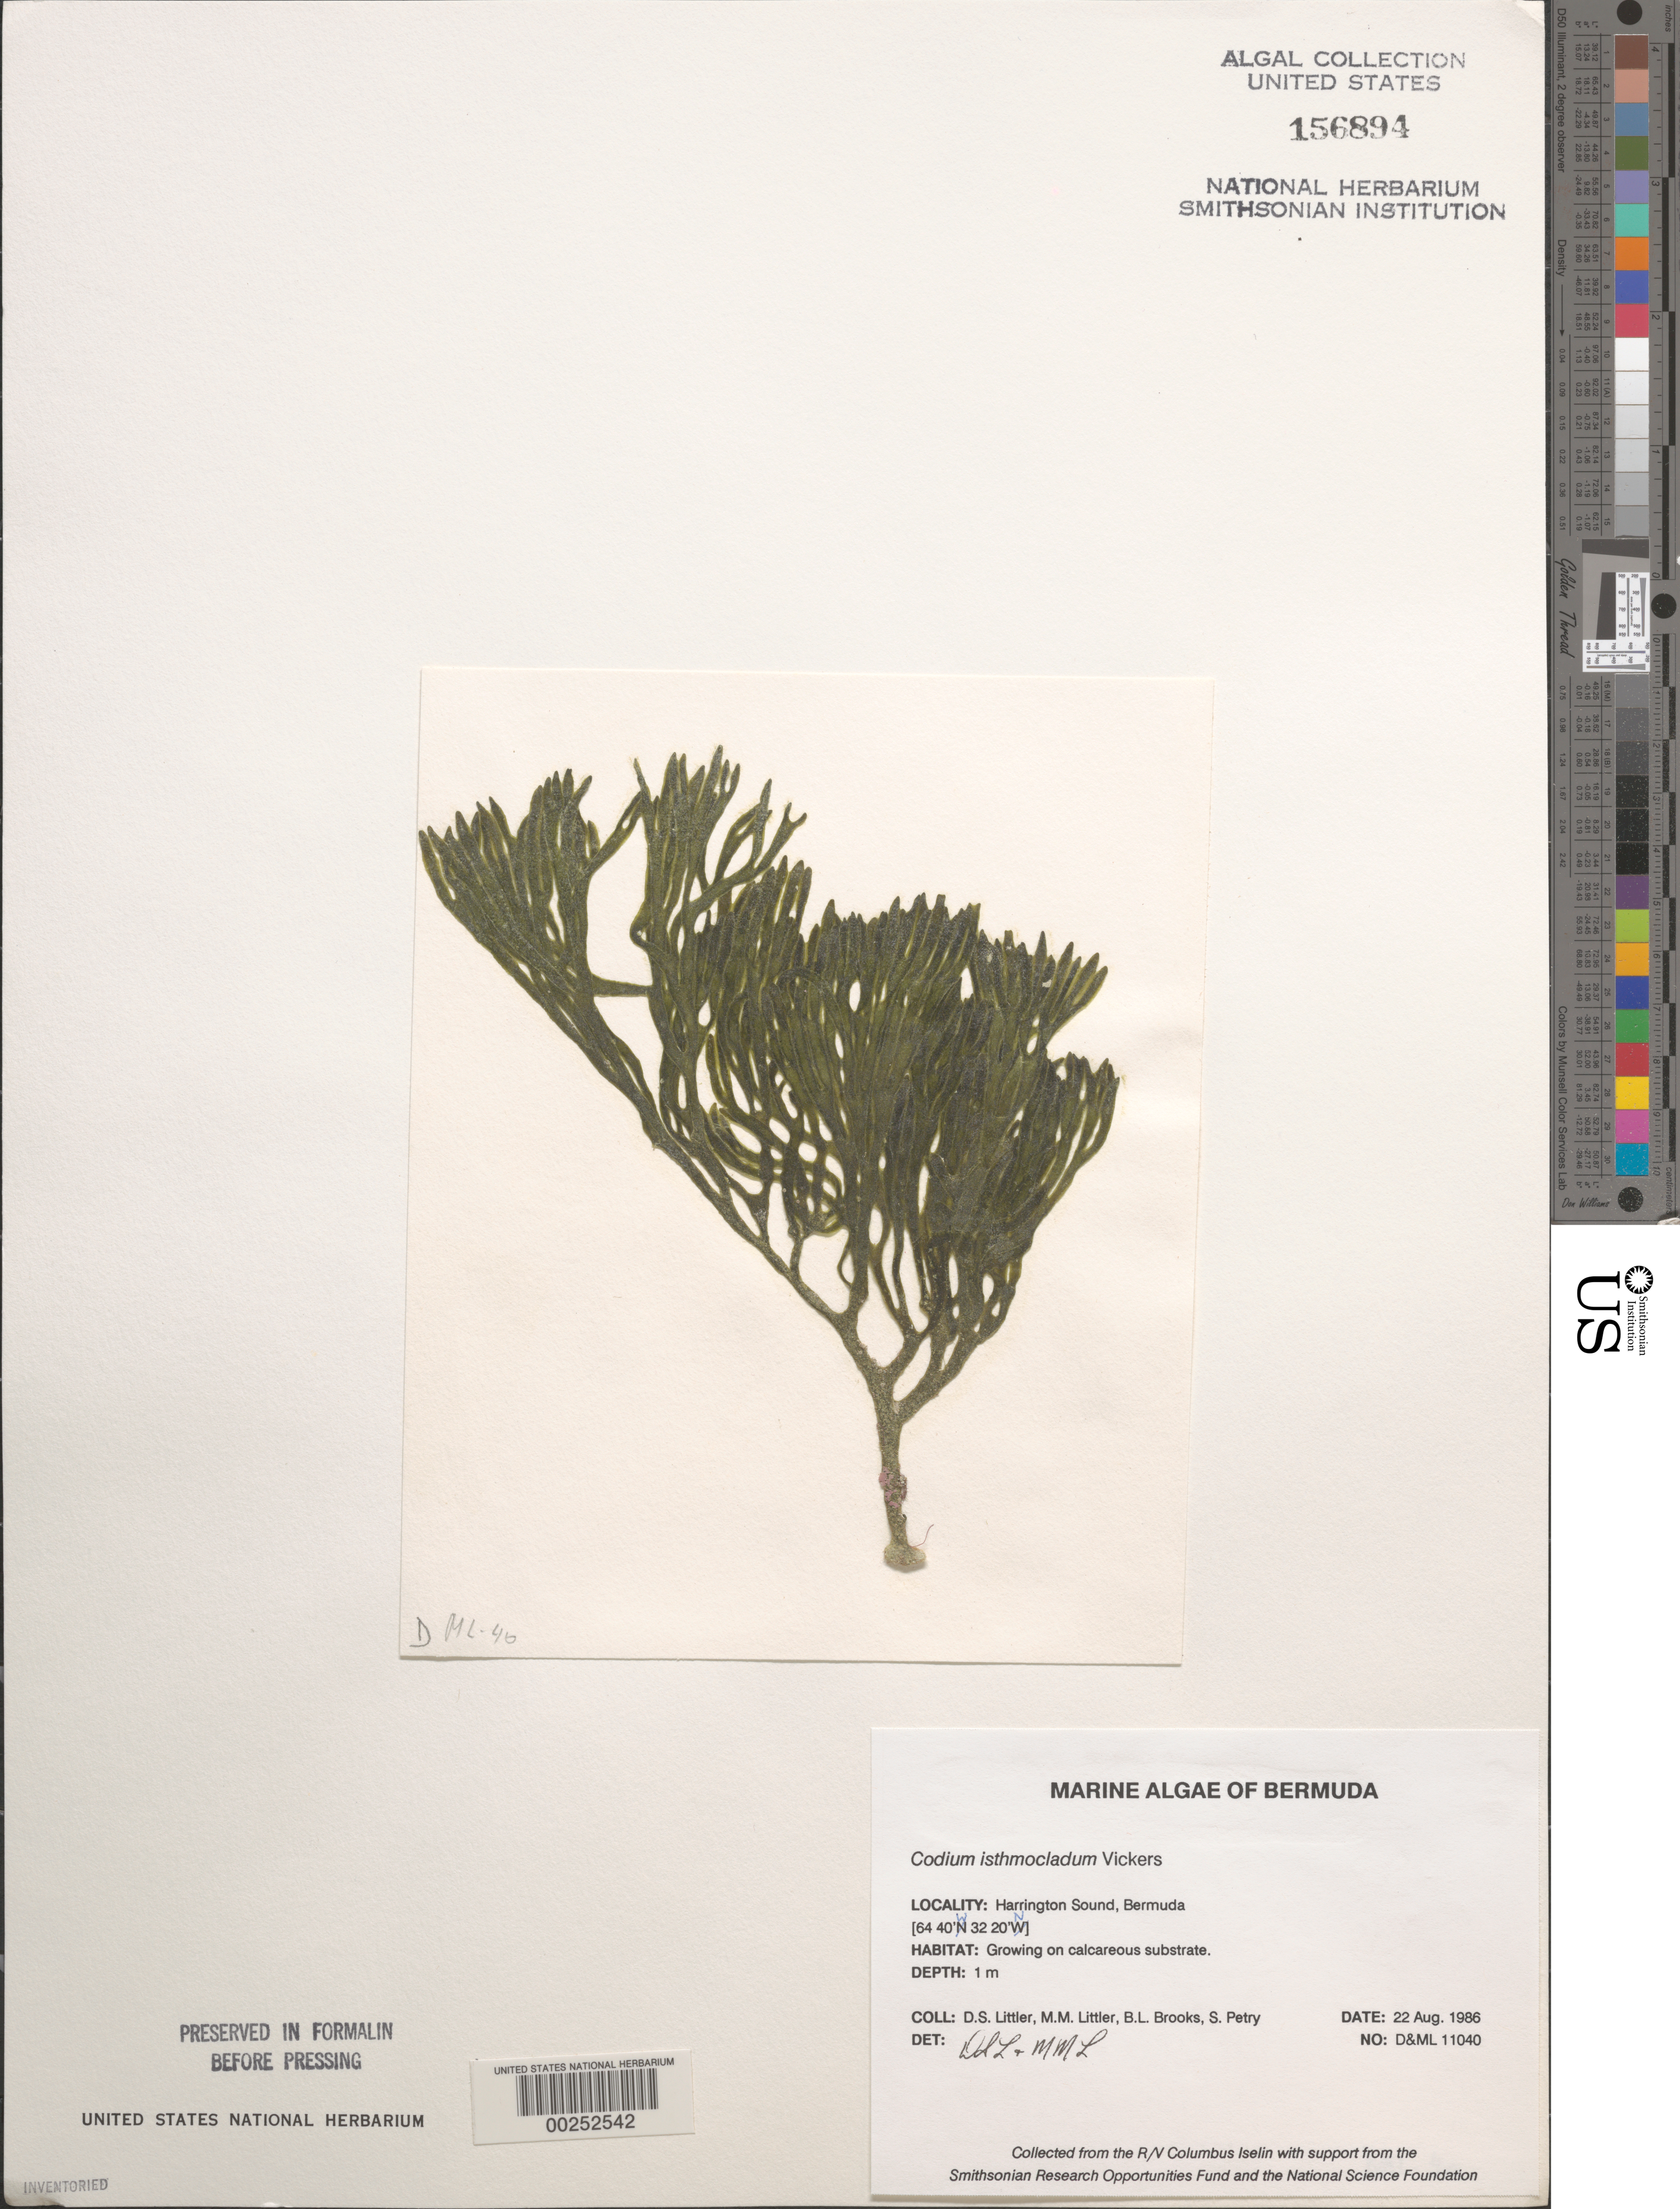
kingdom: Plantae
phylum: Chlorophyta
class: Ulvophyceae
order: Bryopsidales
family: Codiaceae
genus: Codium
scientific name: Codium isthmocladum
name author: Vickers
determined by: Littler, D. S.; Littler, M. M.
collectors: D. S. Littler, M. M. Littler, B. Brooks & S. Petry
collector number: D&ML 11040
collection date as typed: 22 Aug 1986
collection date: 1986-08-22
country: Bermuda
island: Bermuda Island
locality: Harrington Sound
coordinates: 32 20' N, 64 40' W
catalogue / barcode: US 156894